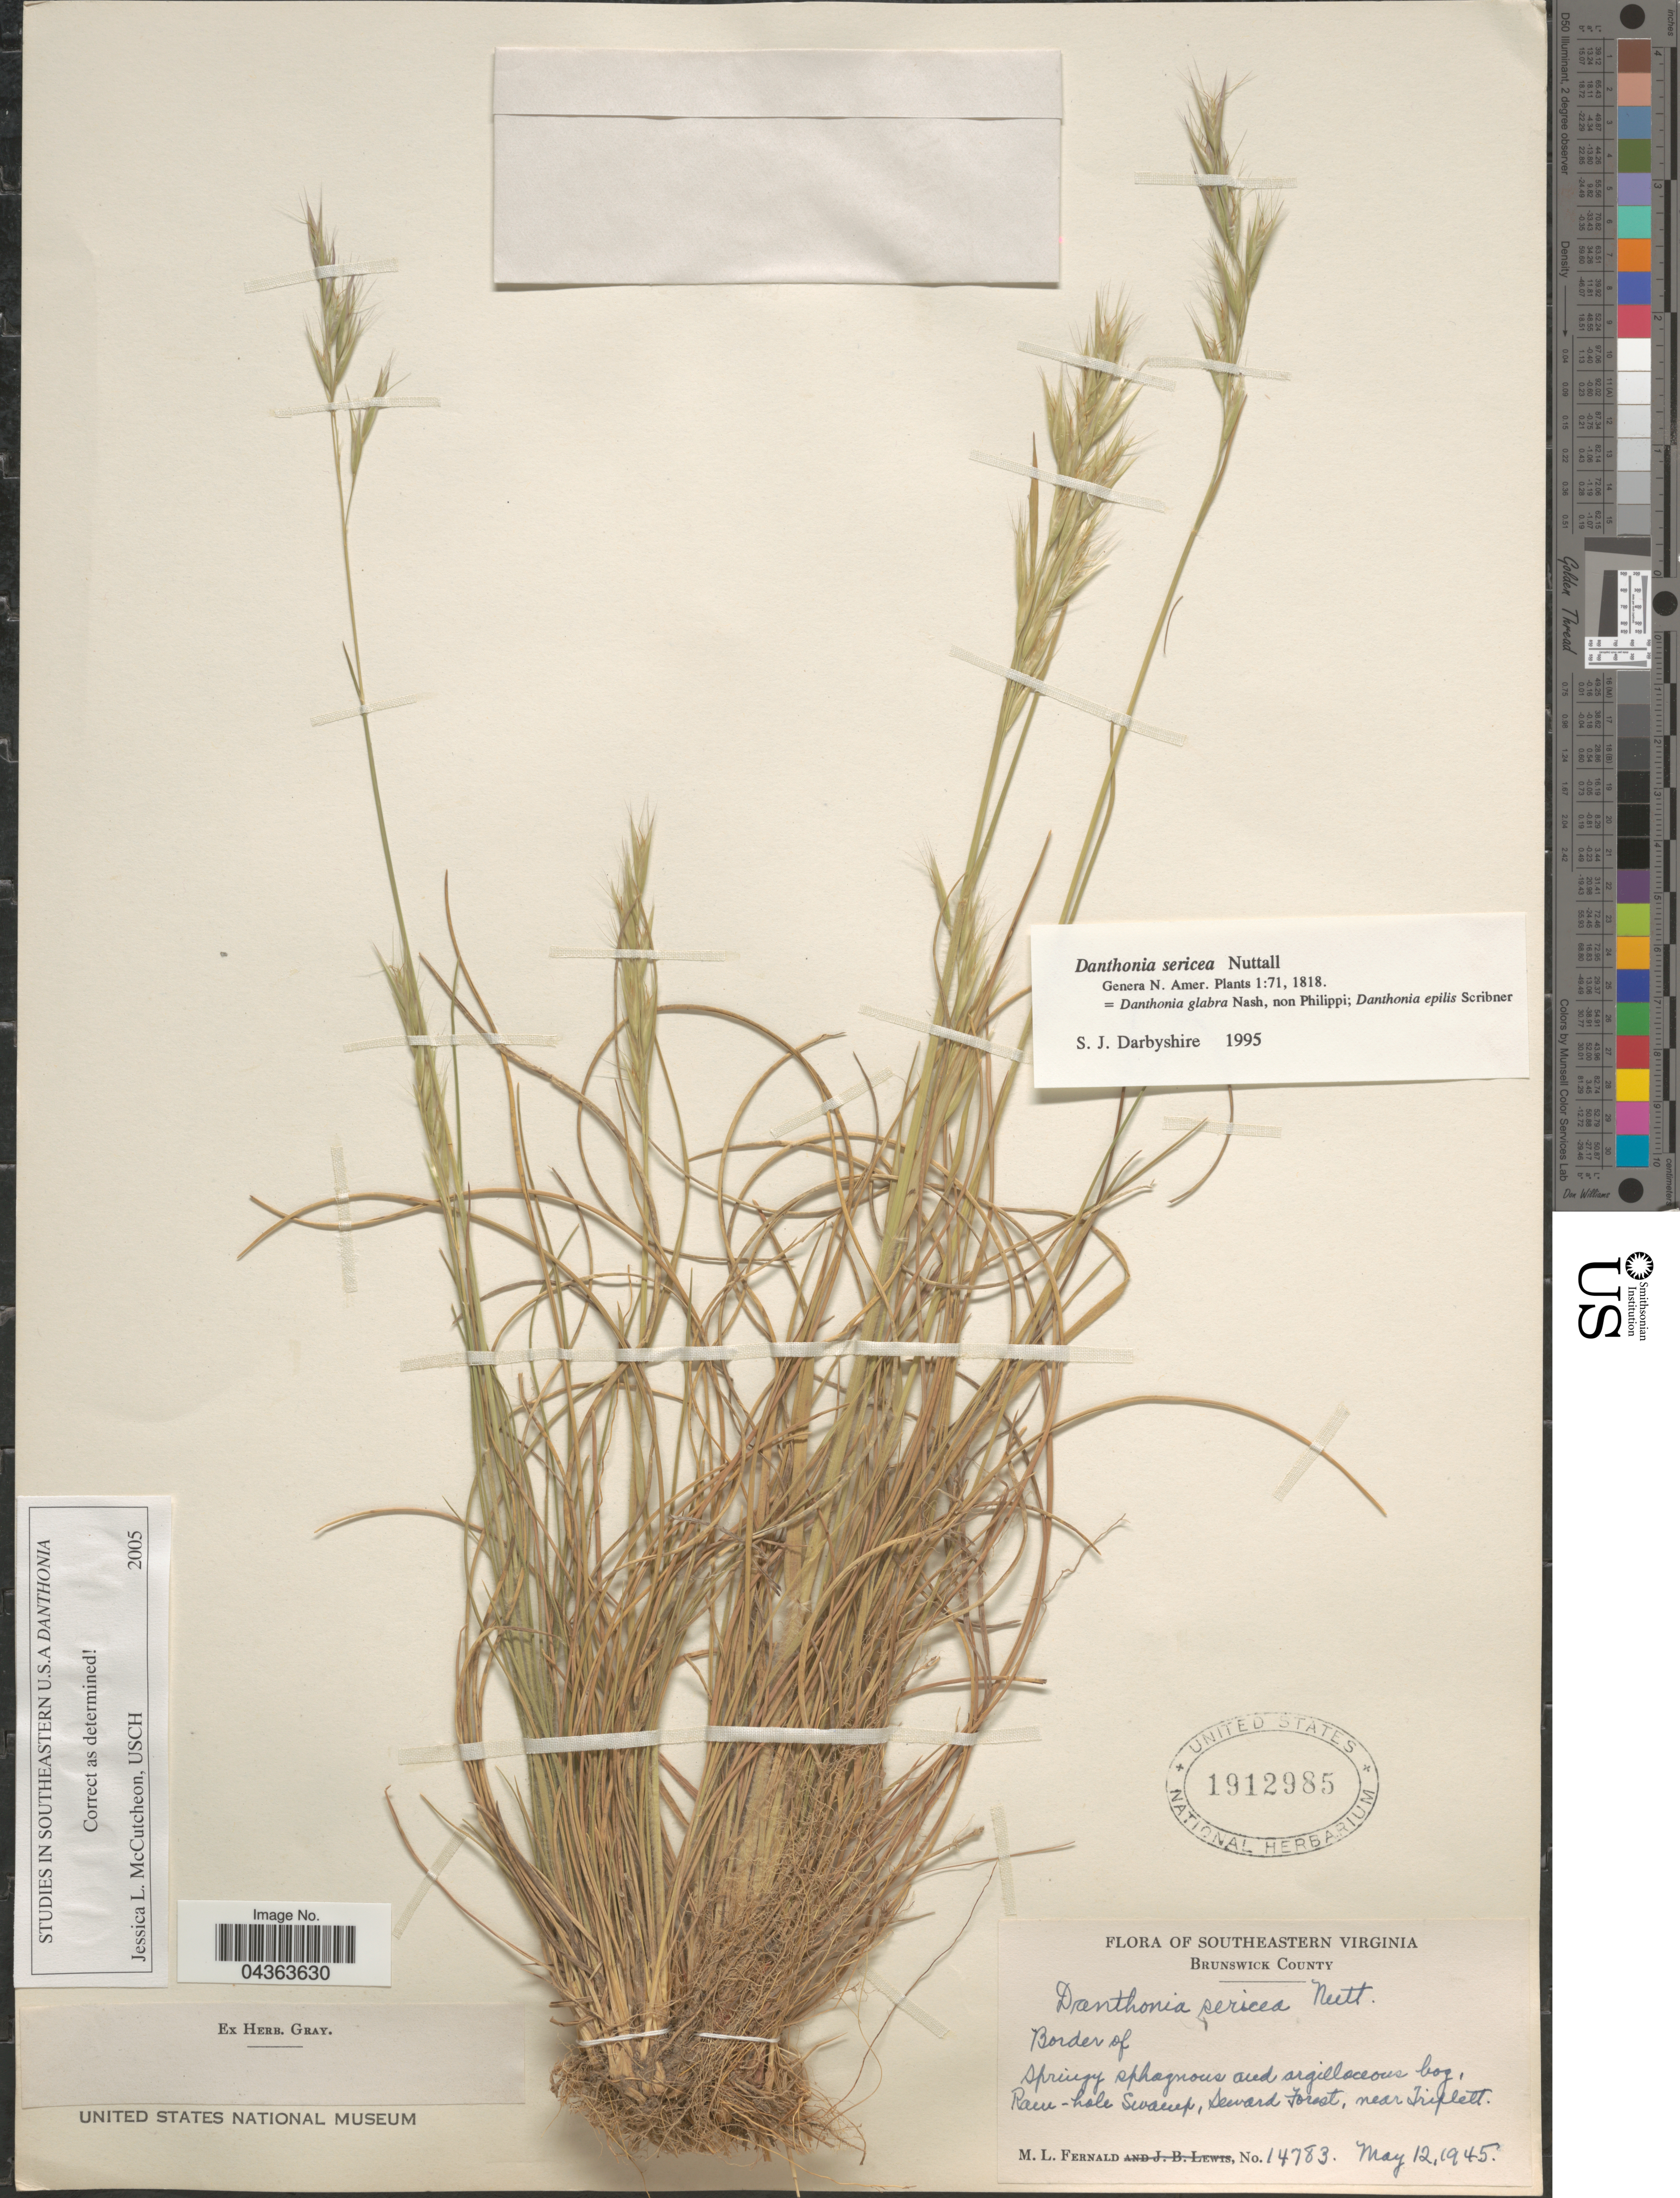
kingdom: Plantae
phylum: Tracheophyta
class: Liliopsida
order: Poales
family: Poaceae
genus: Danthonia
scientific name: Danthonia sericea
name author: Nutt.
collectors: M. L. Fernald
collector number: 14783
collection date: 1945-05-12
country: United States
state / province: Virginia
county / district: Brunswick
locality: Southern Virginia. Brunswick County. Border of springy sphagnous and argilloceous bog, Raw-hole swamp, Seward Forest, near Triplett.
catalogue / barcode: US 1912985